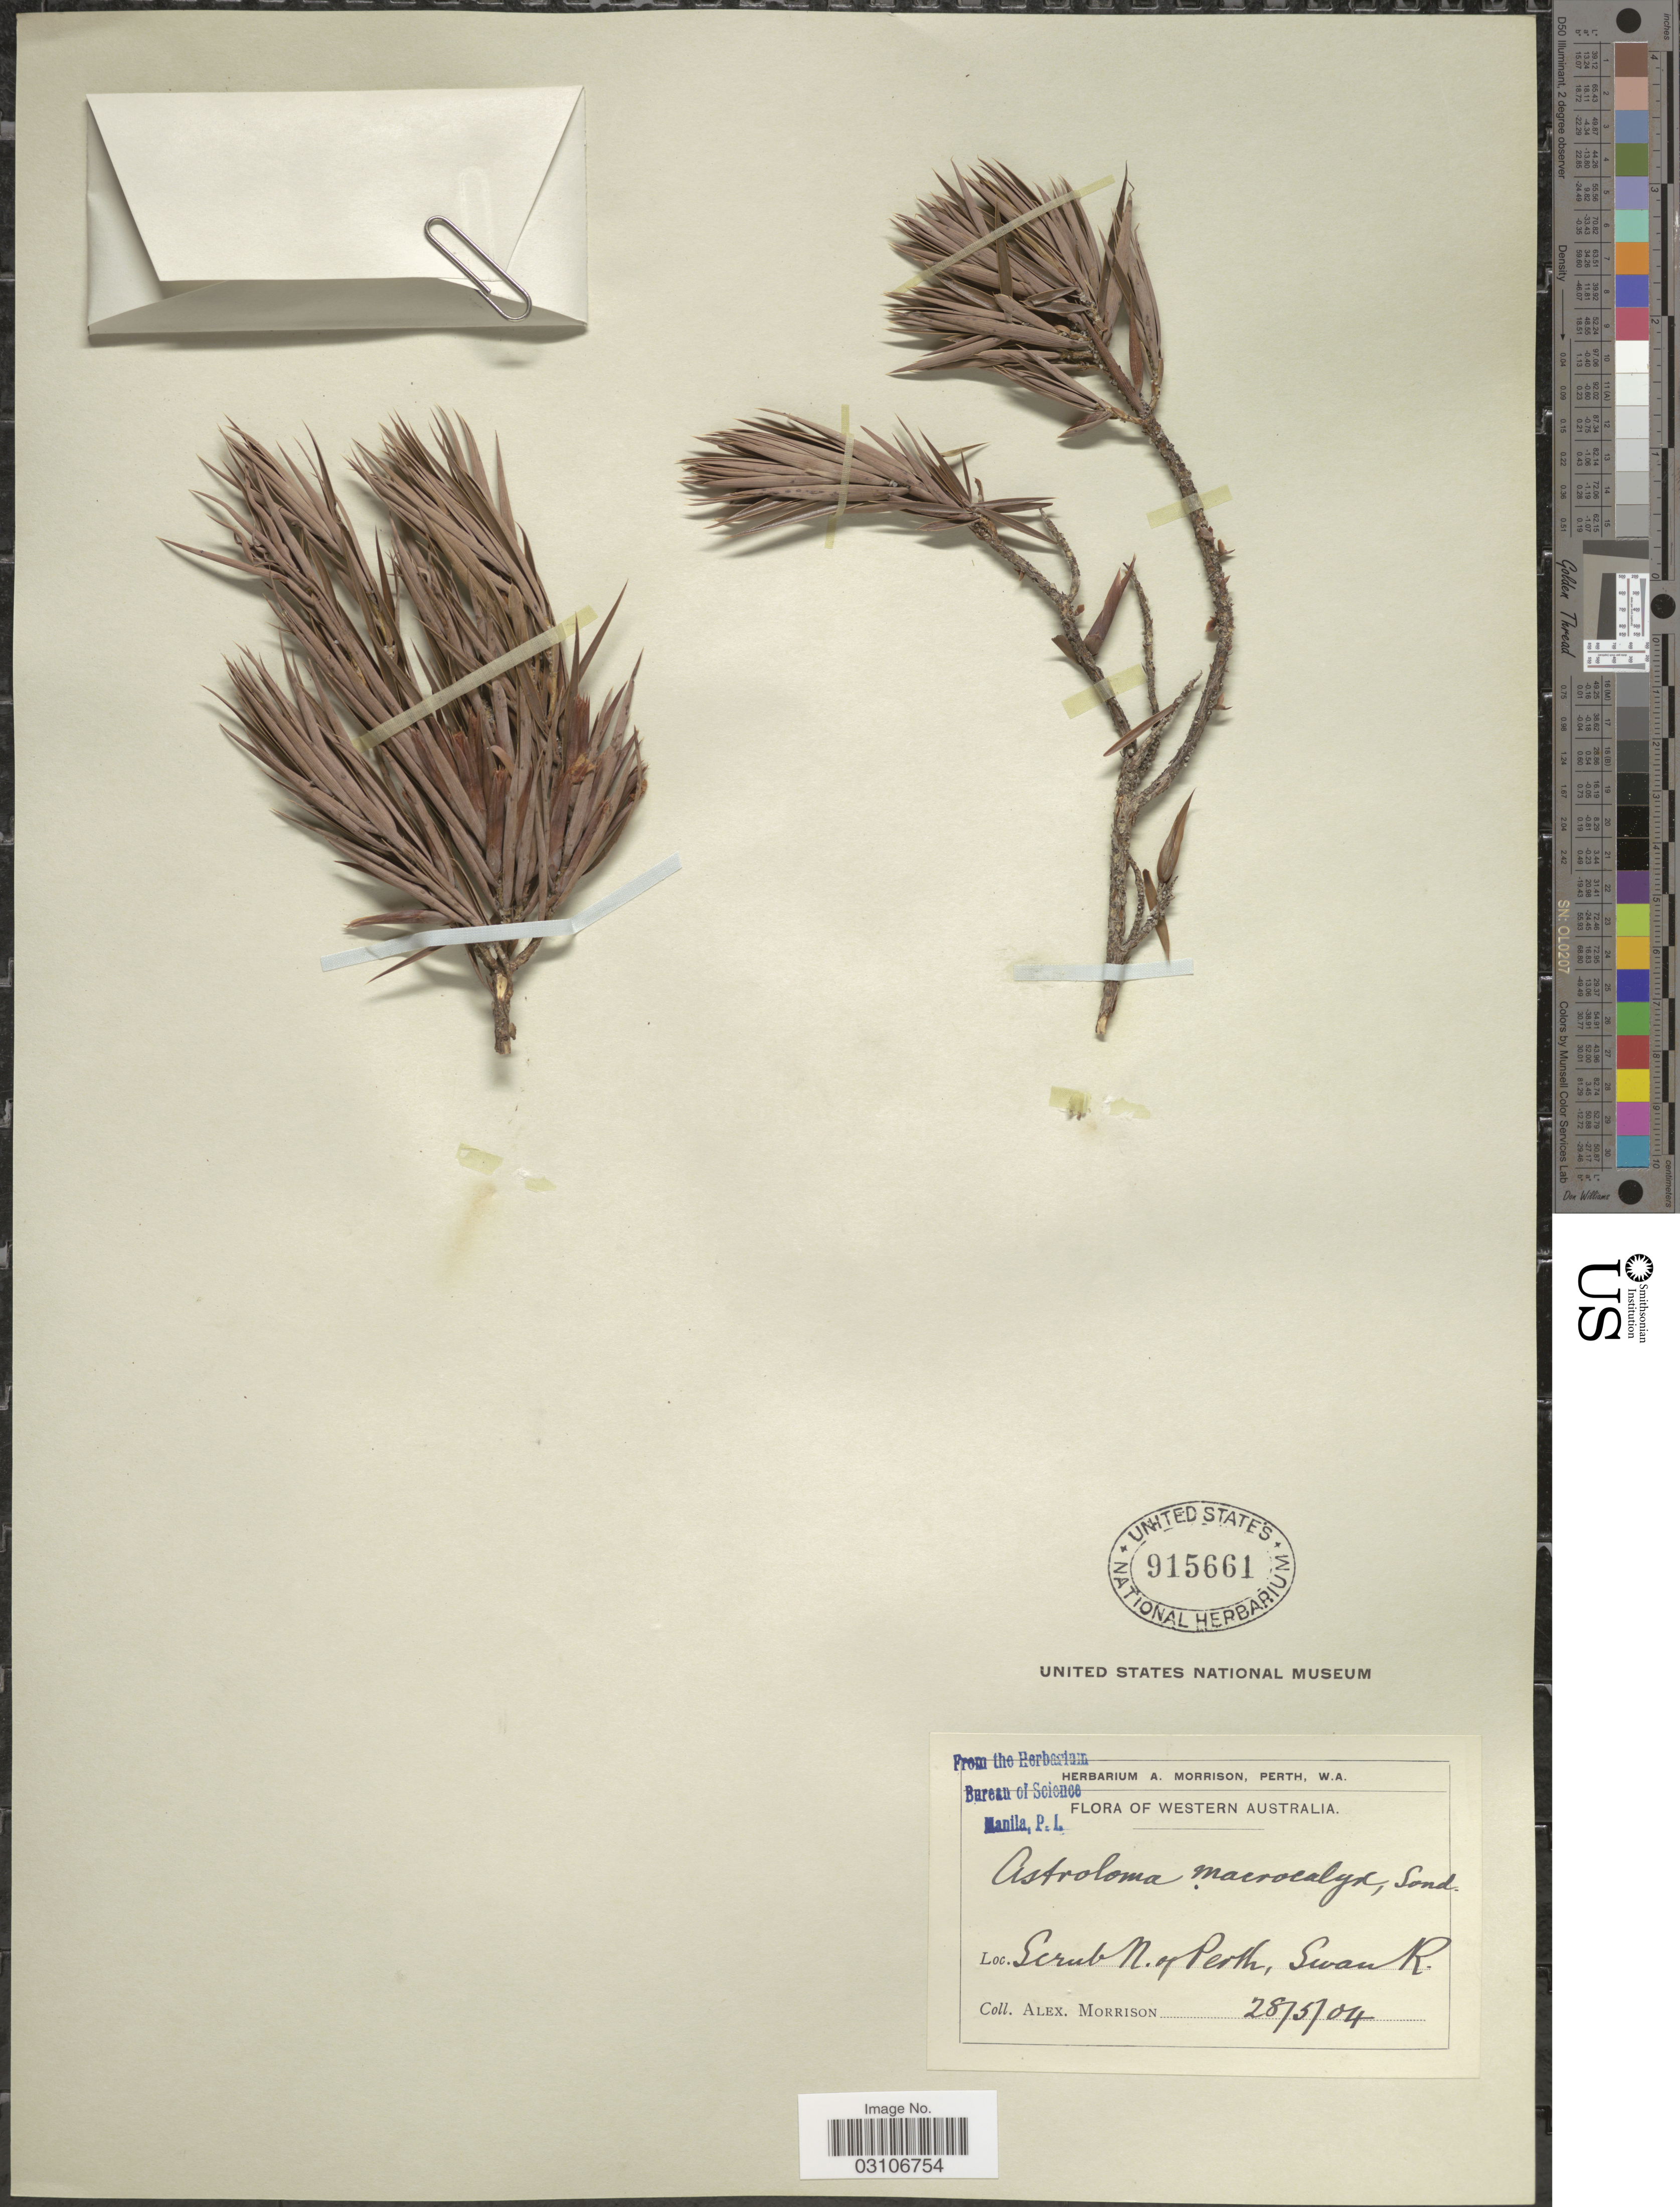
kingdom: Plantae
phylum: Tracheophyta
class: Magnoliopsida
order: Ericales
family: Ericaceae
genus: Astroloma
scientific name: Astroloma macrocalyx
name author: Sond.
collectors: A. Morrison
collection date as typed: Transcribed d/m/y: 28/5/4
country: Australia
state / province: Western Australia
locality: Scrub N. of Perth, Swan R.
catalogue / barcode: US 915661